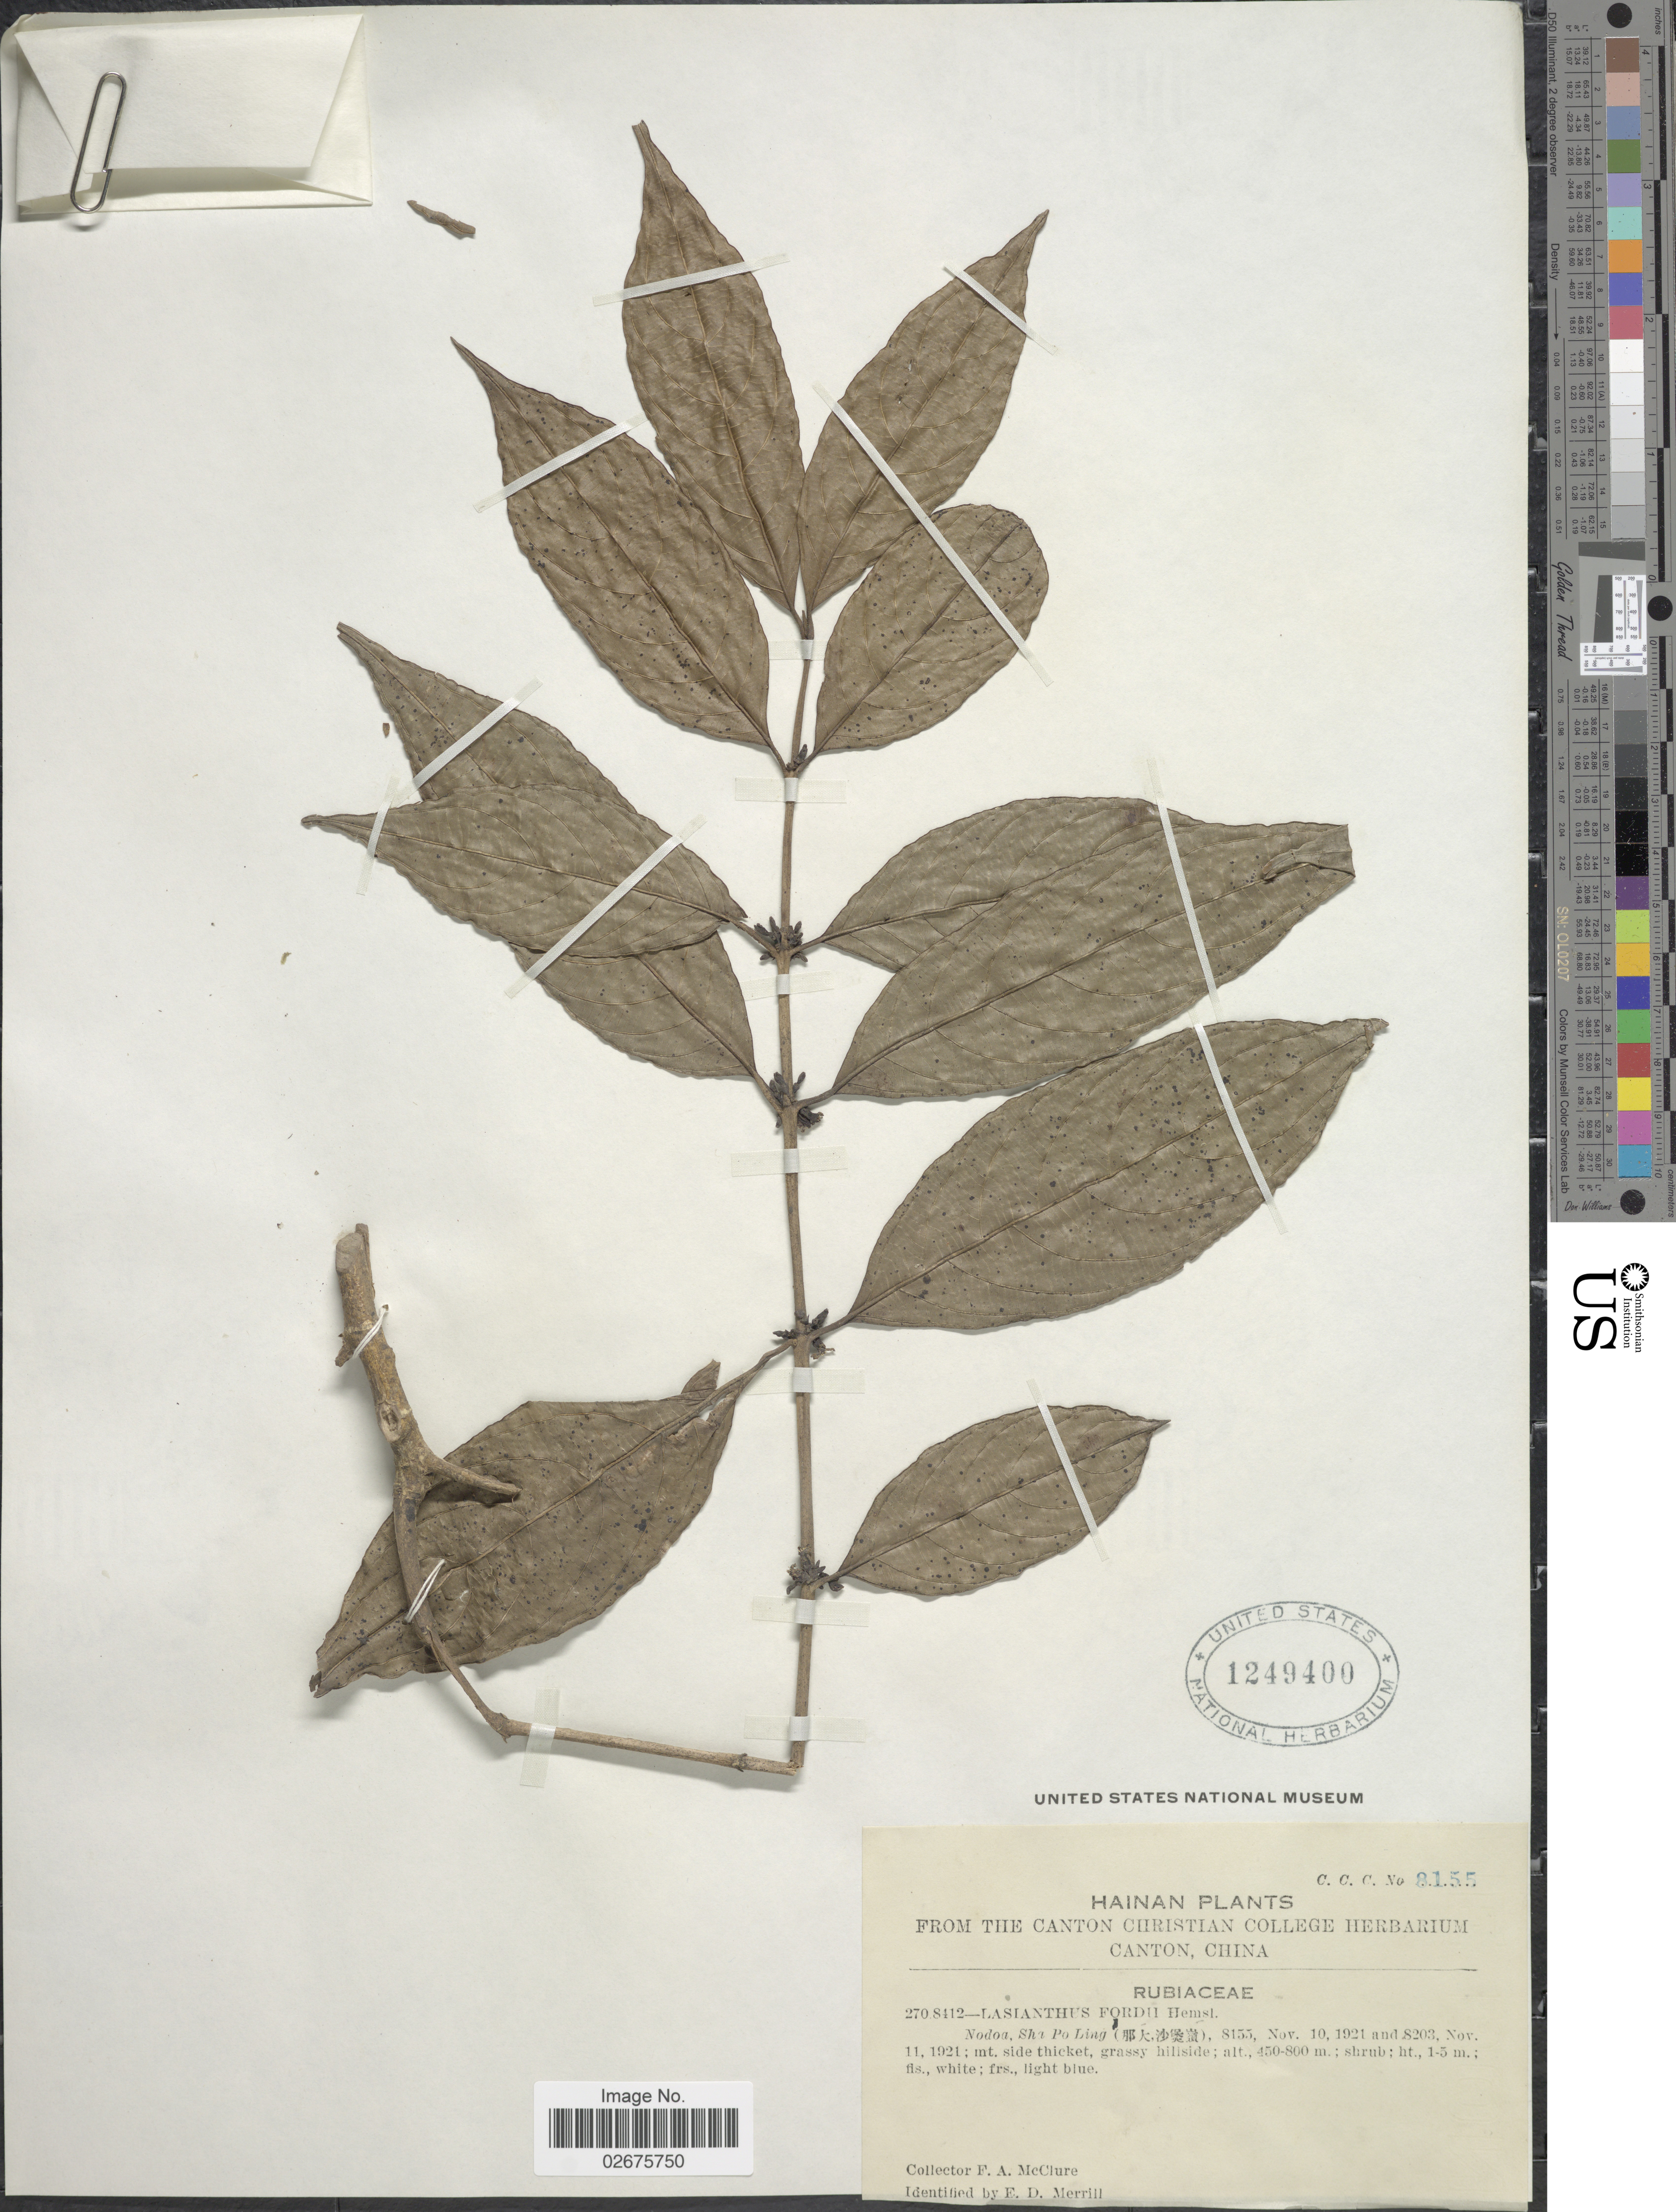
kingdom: Plantae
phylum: Tracheophyta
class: Magnoliopsida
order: Gentianales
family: Rubiaceae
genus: Lasianthus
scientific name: Lasianthus fordii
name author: Hance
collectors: F. A. McClure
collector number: C.C.C. 8155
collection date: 1921-11-10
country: China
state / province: Hainan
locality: Hainan, Nodoa, Sha Po Ling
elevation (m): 450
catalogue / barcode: US 1249400